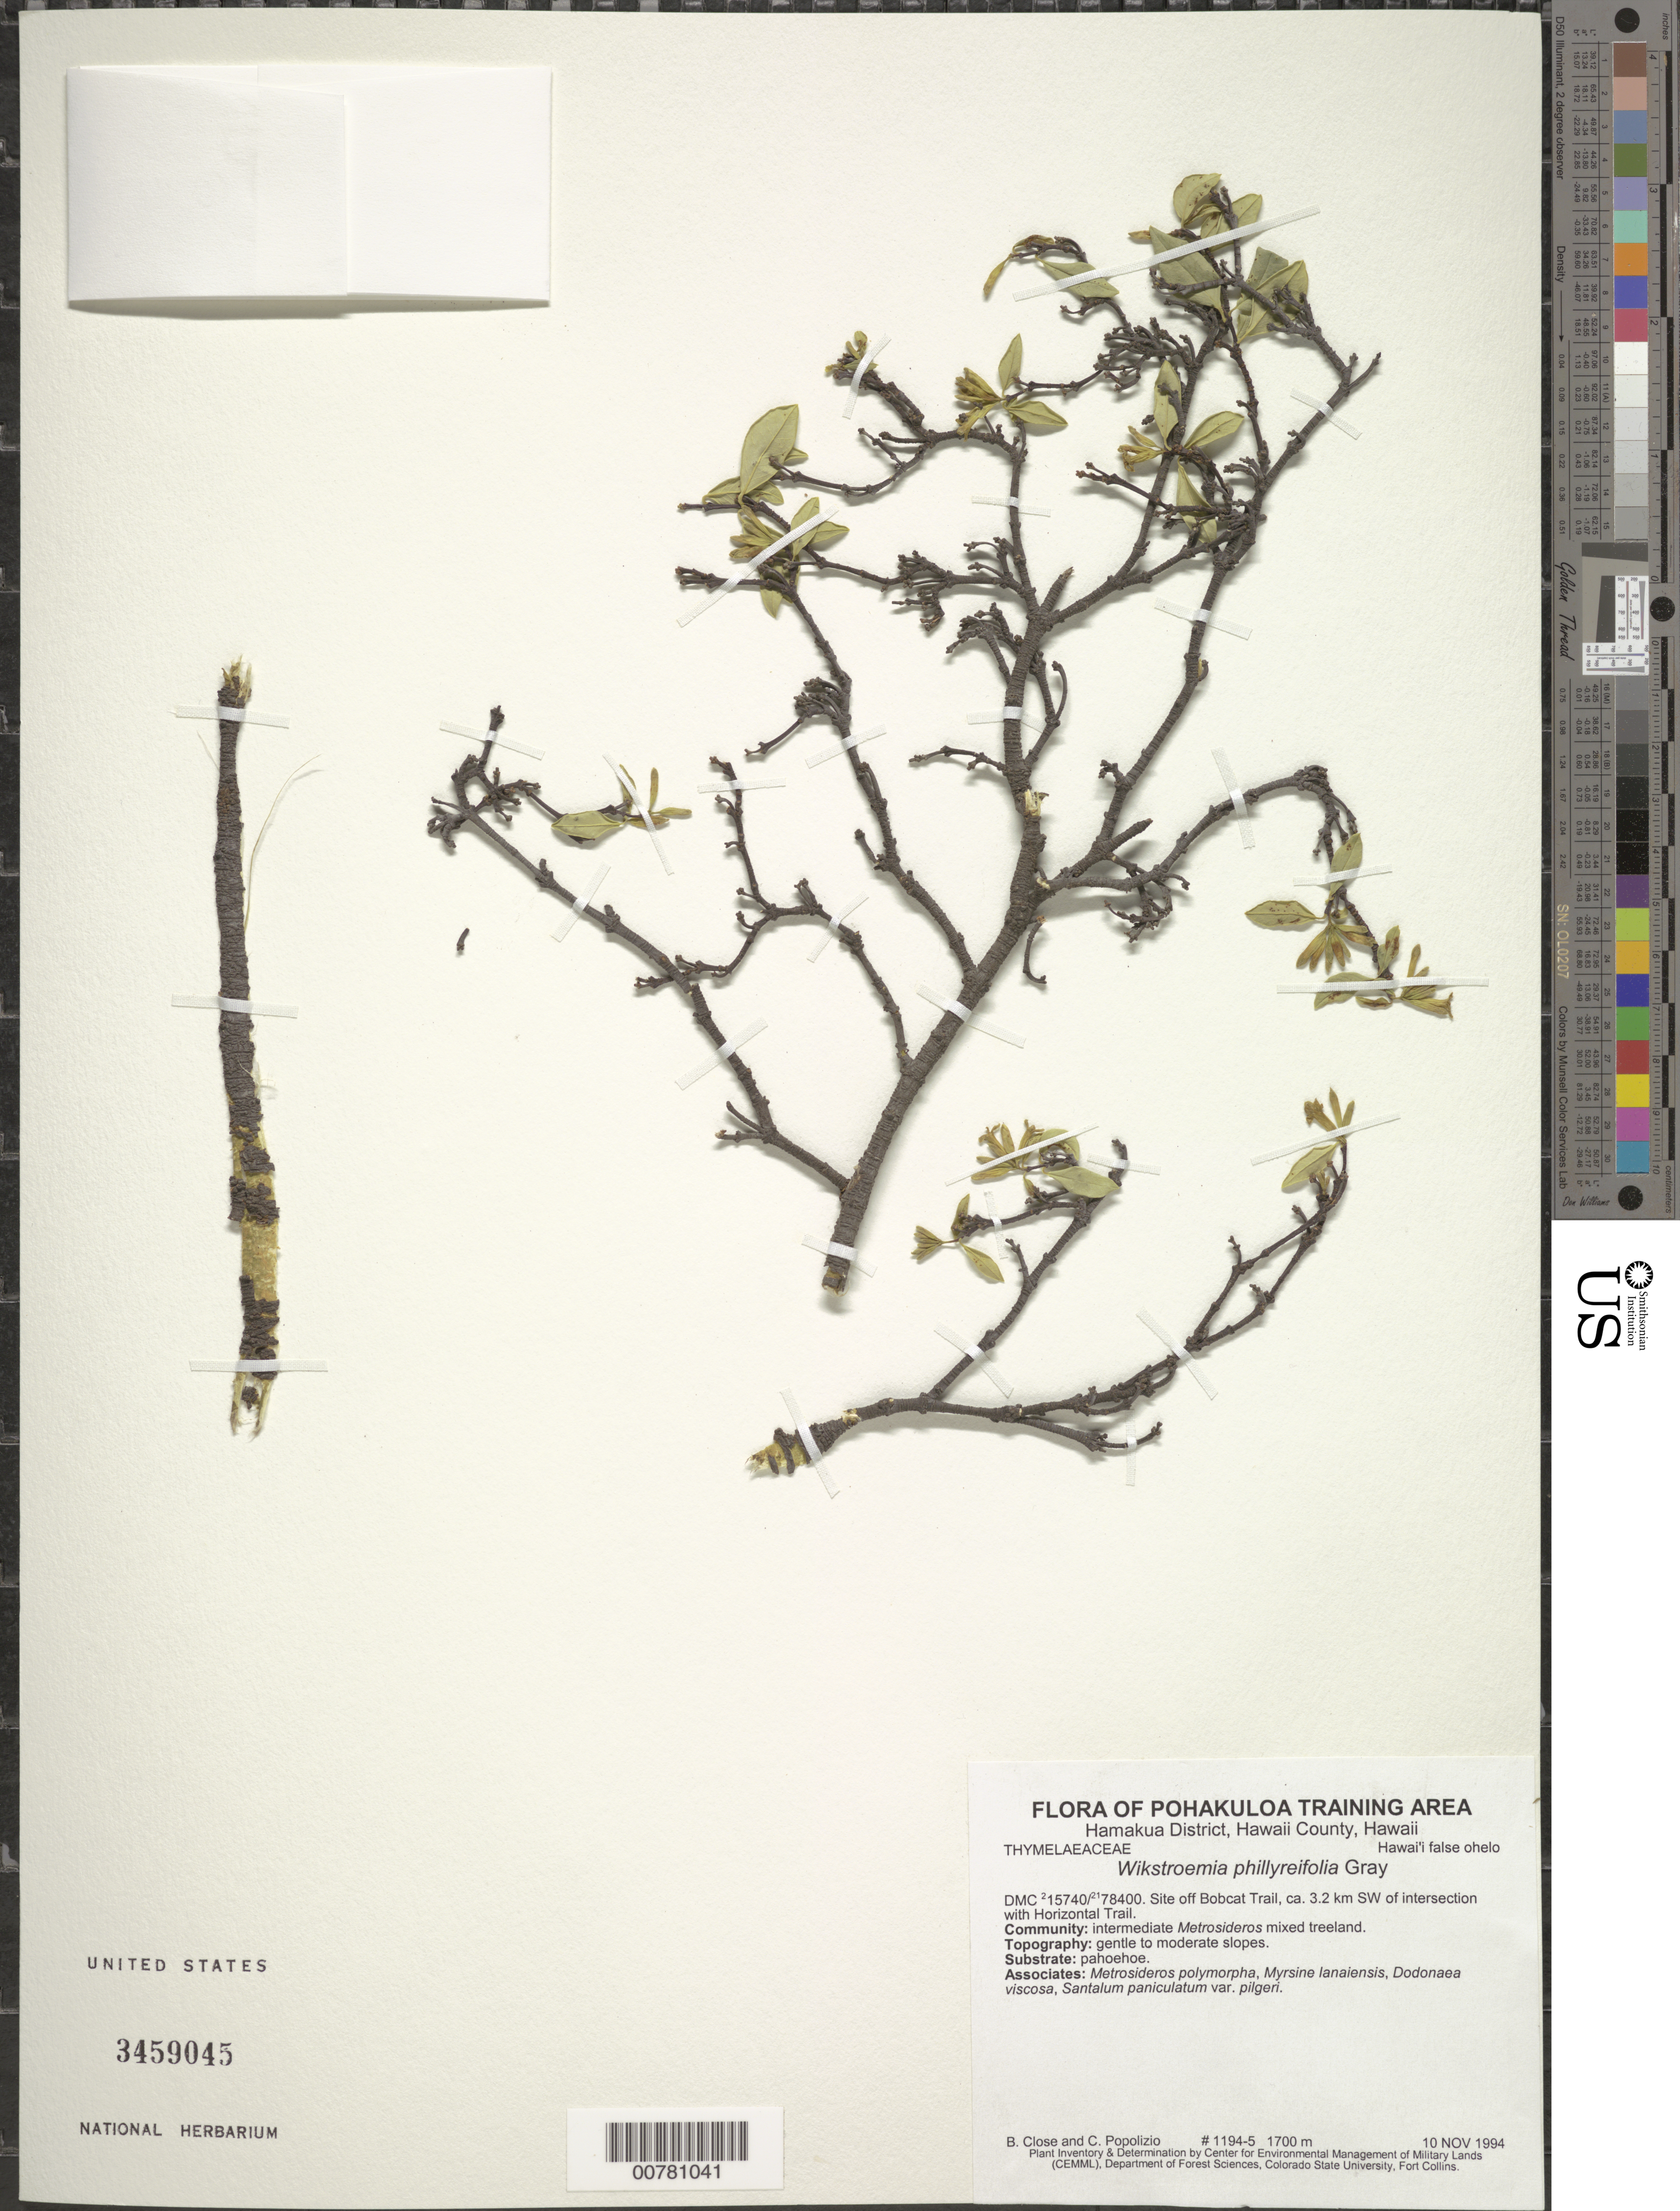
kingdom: Plantae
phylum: Tracheophyta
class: Magnoliopsida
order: Malvales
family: Thymelaeaceae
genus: Wikstroemia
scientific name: Wikstroemia phillyreifolia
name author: A. Gray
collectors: B. Close & C. Popolizio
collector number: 1194-5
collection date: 1994-11-10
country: United States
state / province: Hawaii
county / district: Hawaii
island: Hawaii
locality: Hamakua District, Site off Bobcat trail, ca. 3.2 km SW of intersection with Horizontal Trail.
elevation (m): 1700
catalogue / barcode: US 3459045